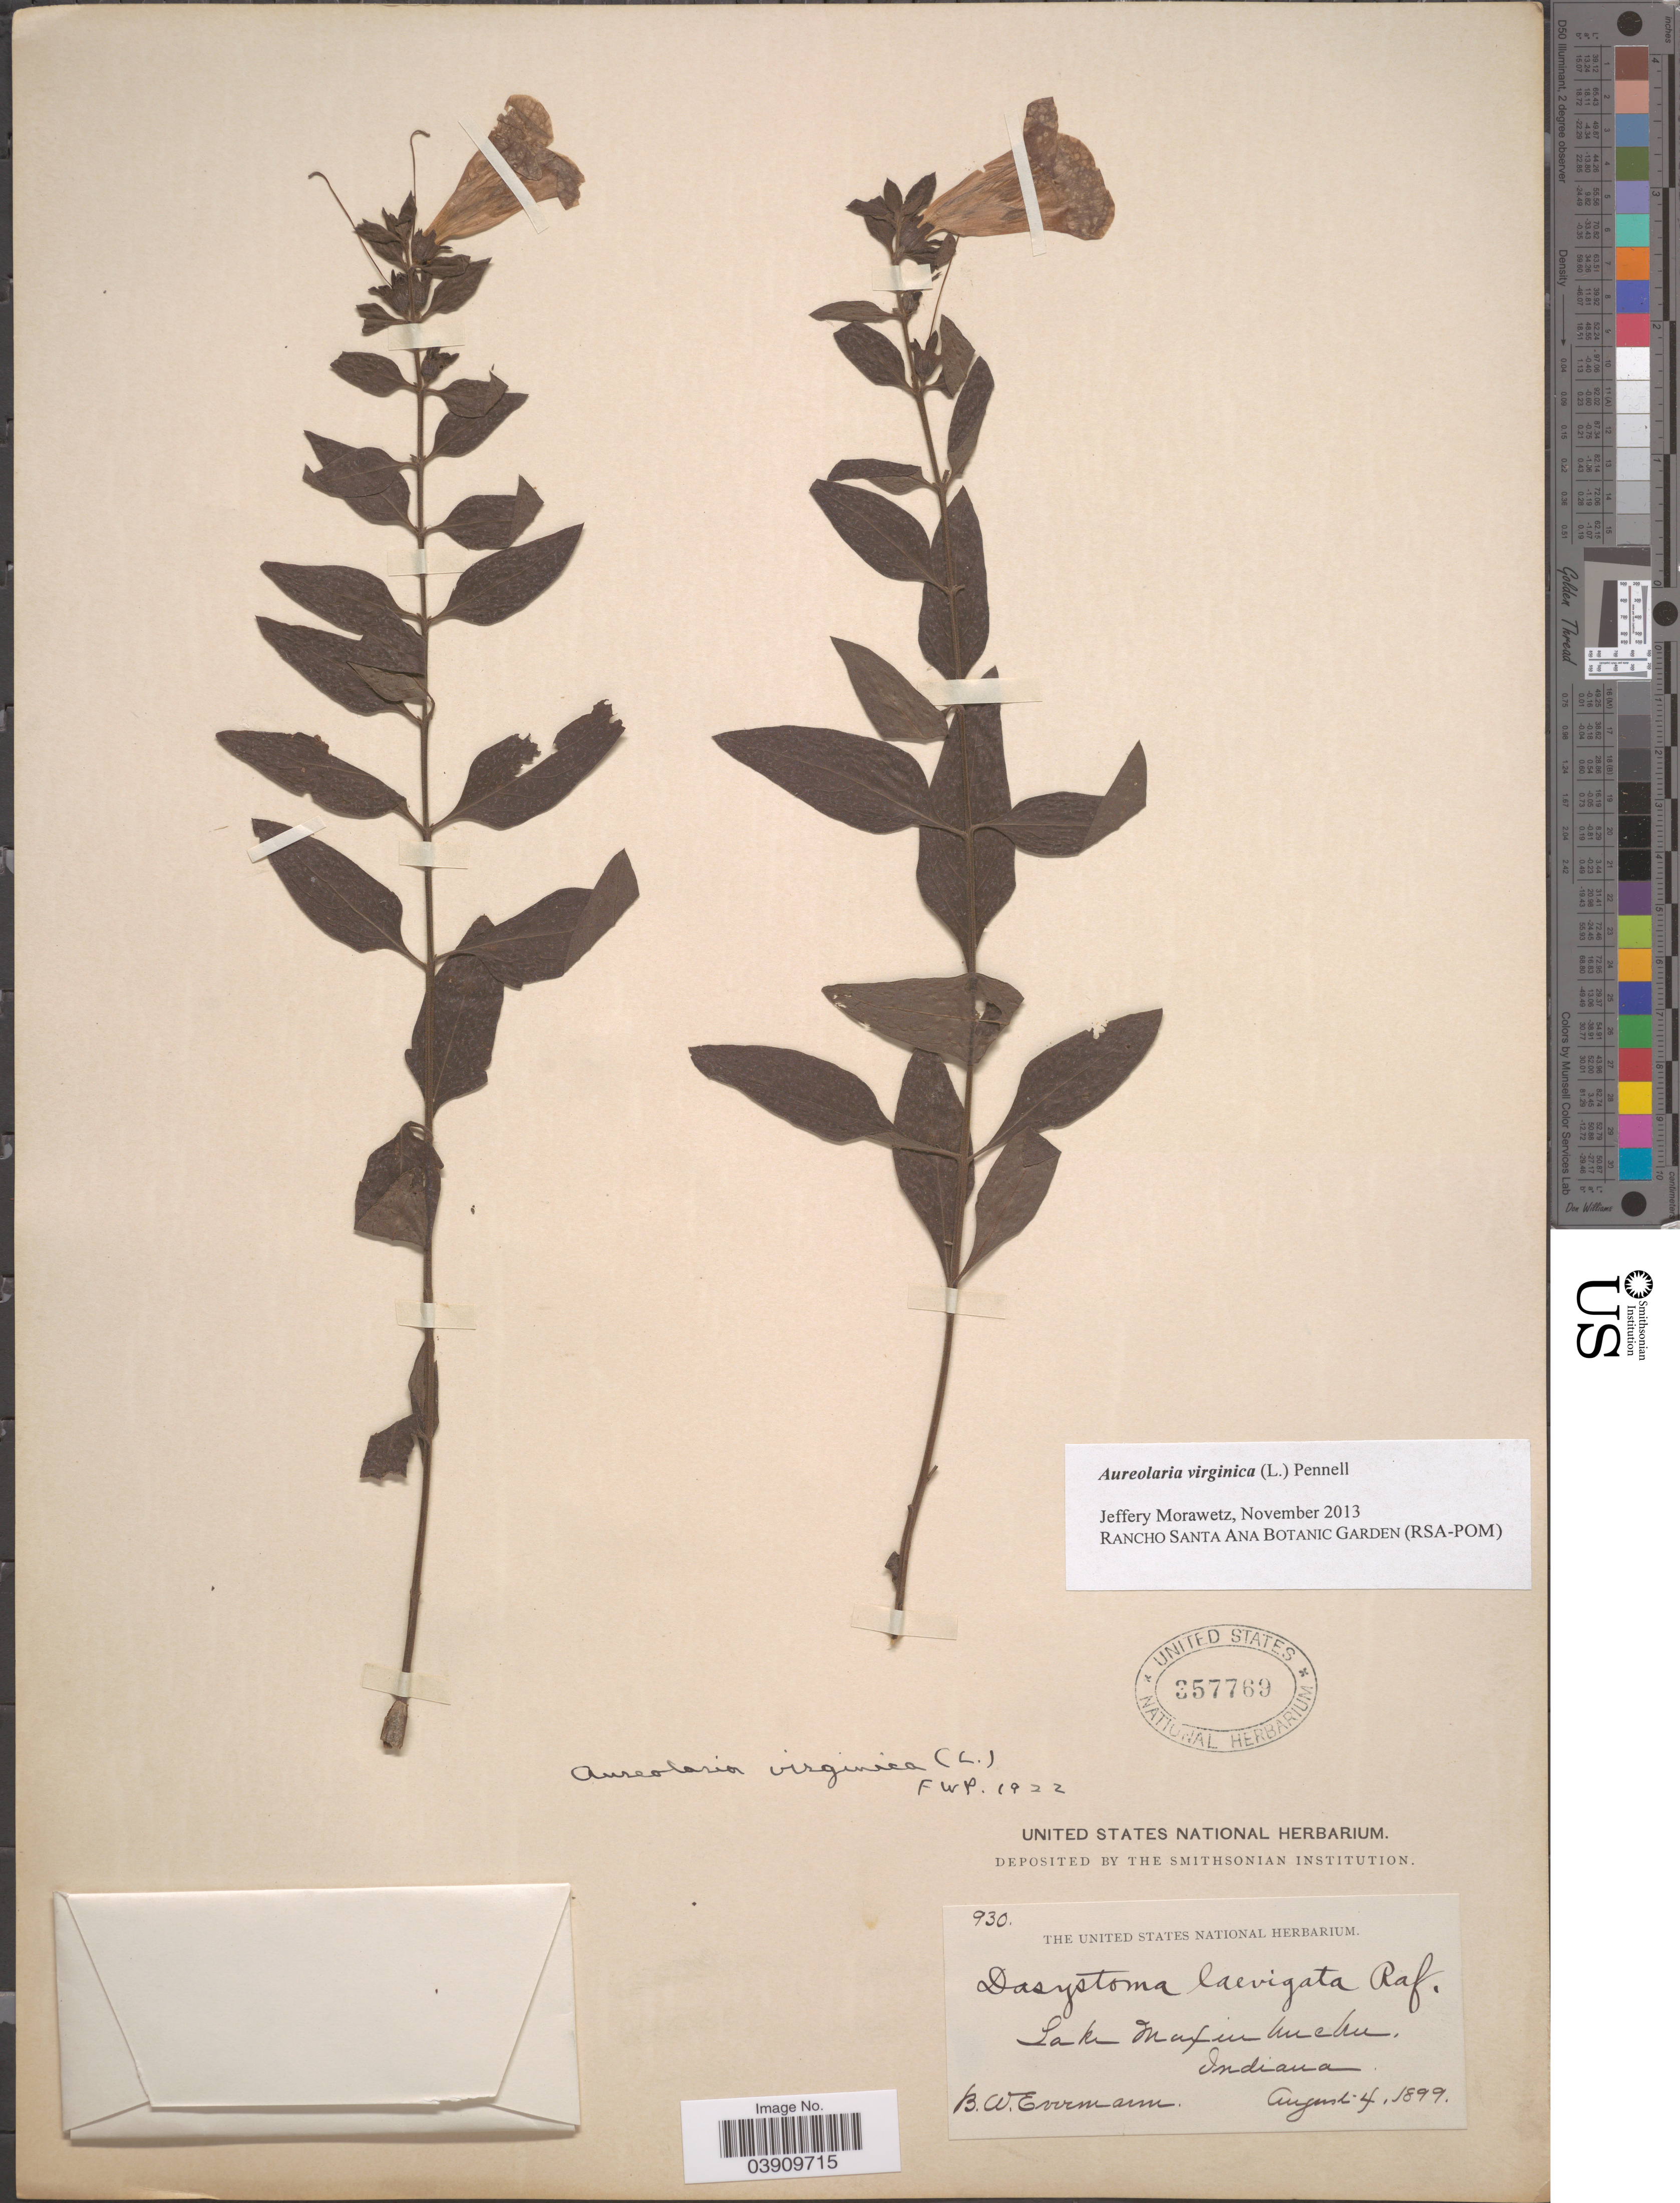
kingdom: Plantae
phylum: Tracheophyta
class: Magnoliopsida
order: Lamiales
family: Orobanchaceae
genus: Aureolaria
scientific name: Aureolaria virginica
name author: (L.) Pennell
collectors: B. W. Evermann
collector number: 930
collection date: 1899-08-04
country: United States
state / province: Indiana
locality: Lake Maxinkuckee.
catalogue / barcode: US 357769